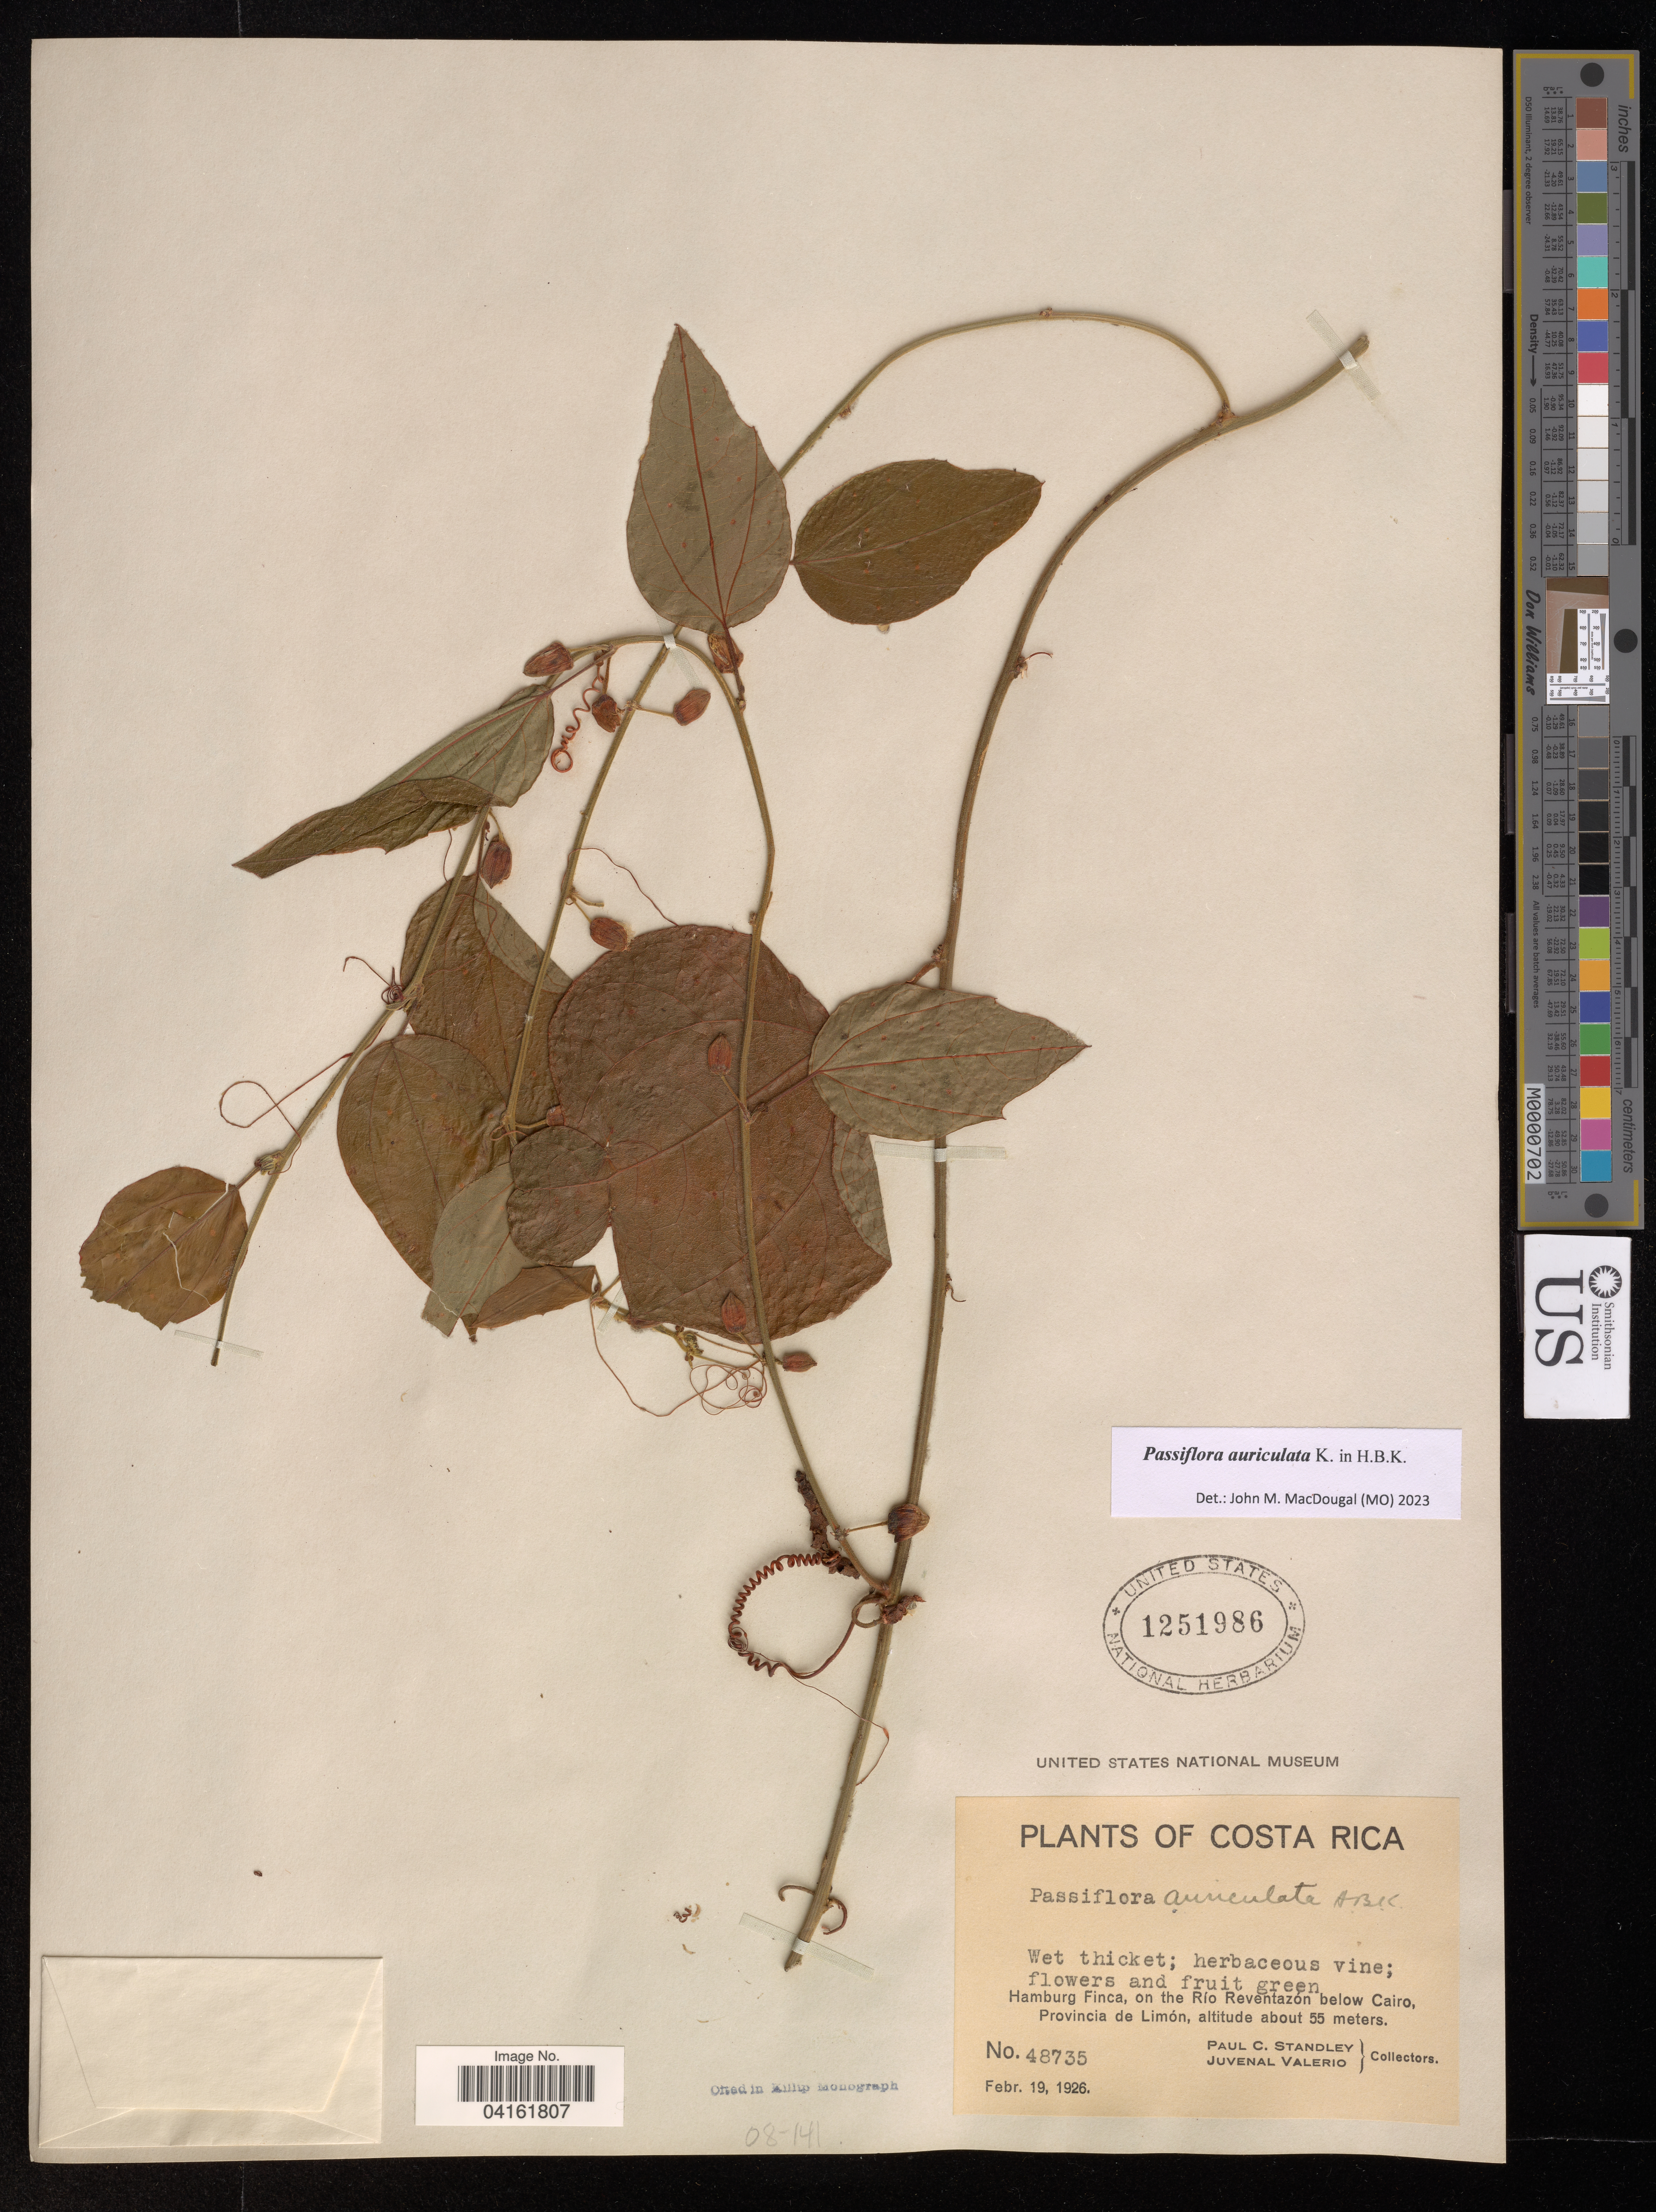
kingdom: Plantae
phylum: Tracheophyta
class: Magnoliopsida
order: Malpighiales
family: Passifloraceae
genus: Passiflora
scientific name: Passiflora auriculata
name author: Kunth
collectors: P. C. Standley & J. Valerio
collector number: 48735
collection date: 1926-02-19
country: Costa Rica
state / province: Limón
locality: Hamburg Finca, on the Río Reventazón below Cairo.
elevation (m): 55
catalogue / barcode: US 1251986